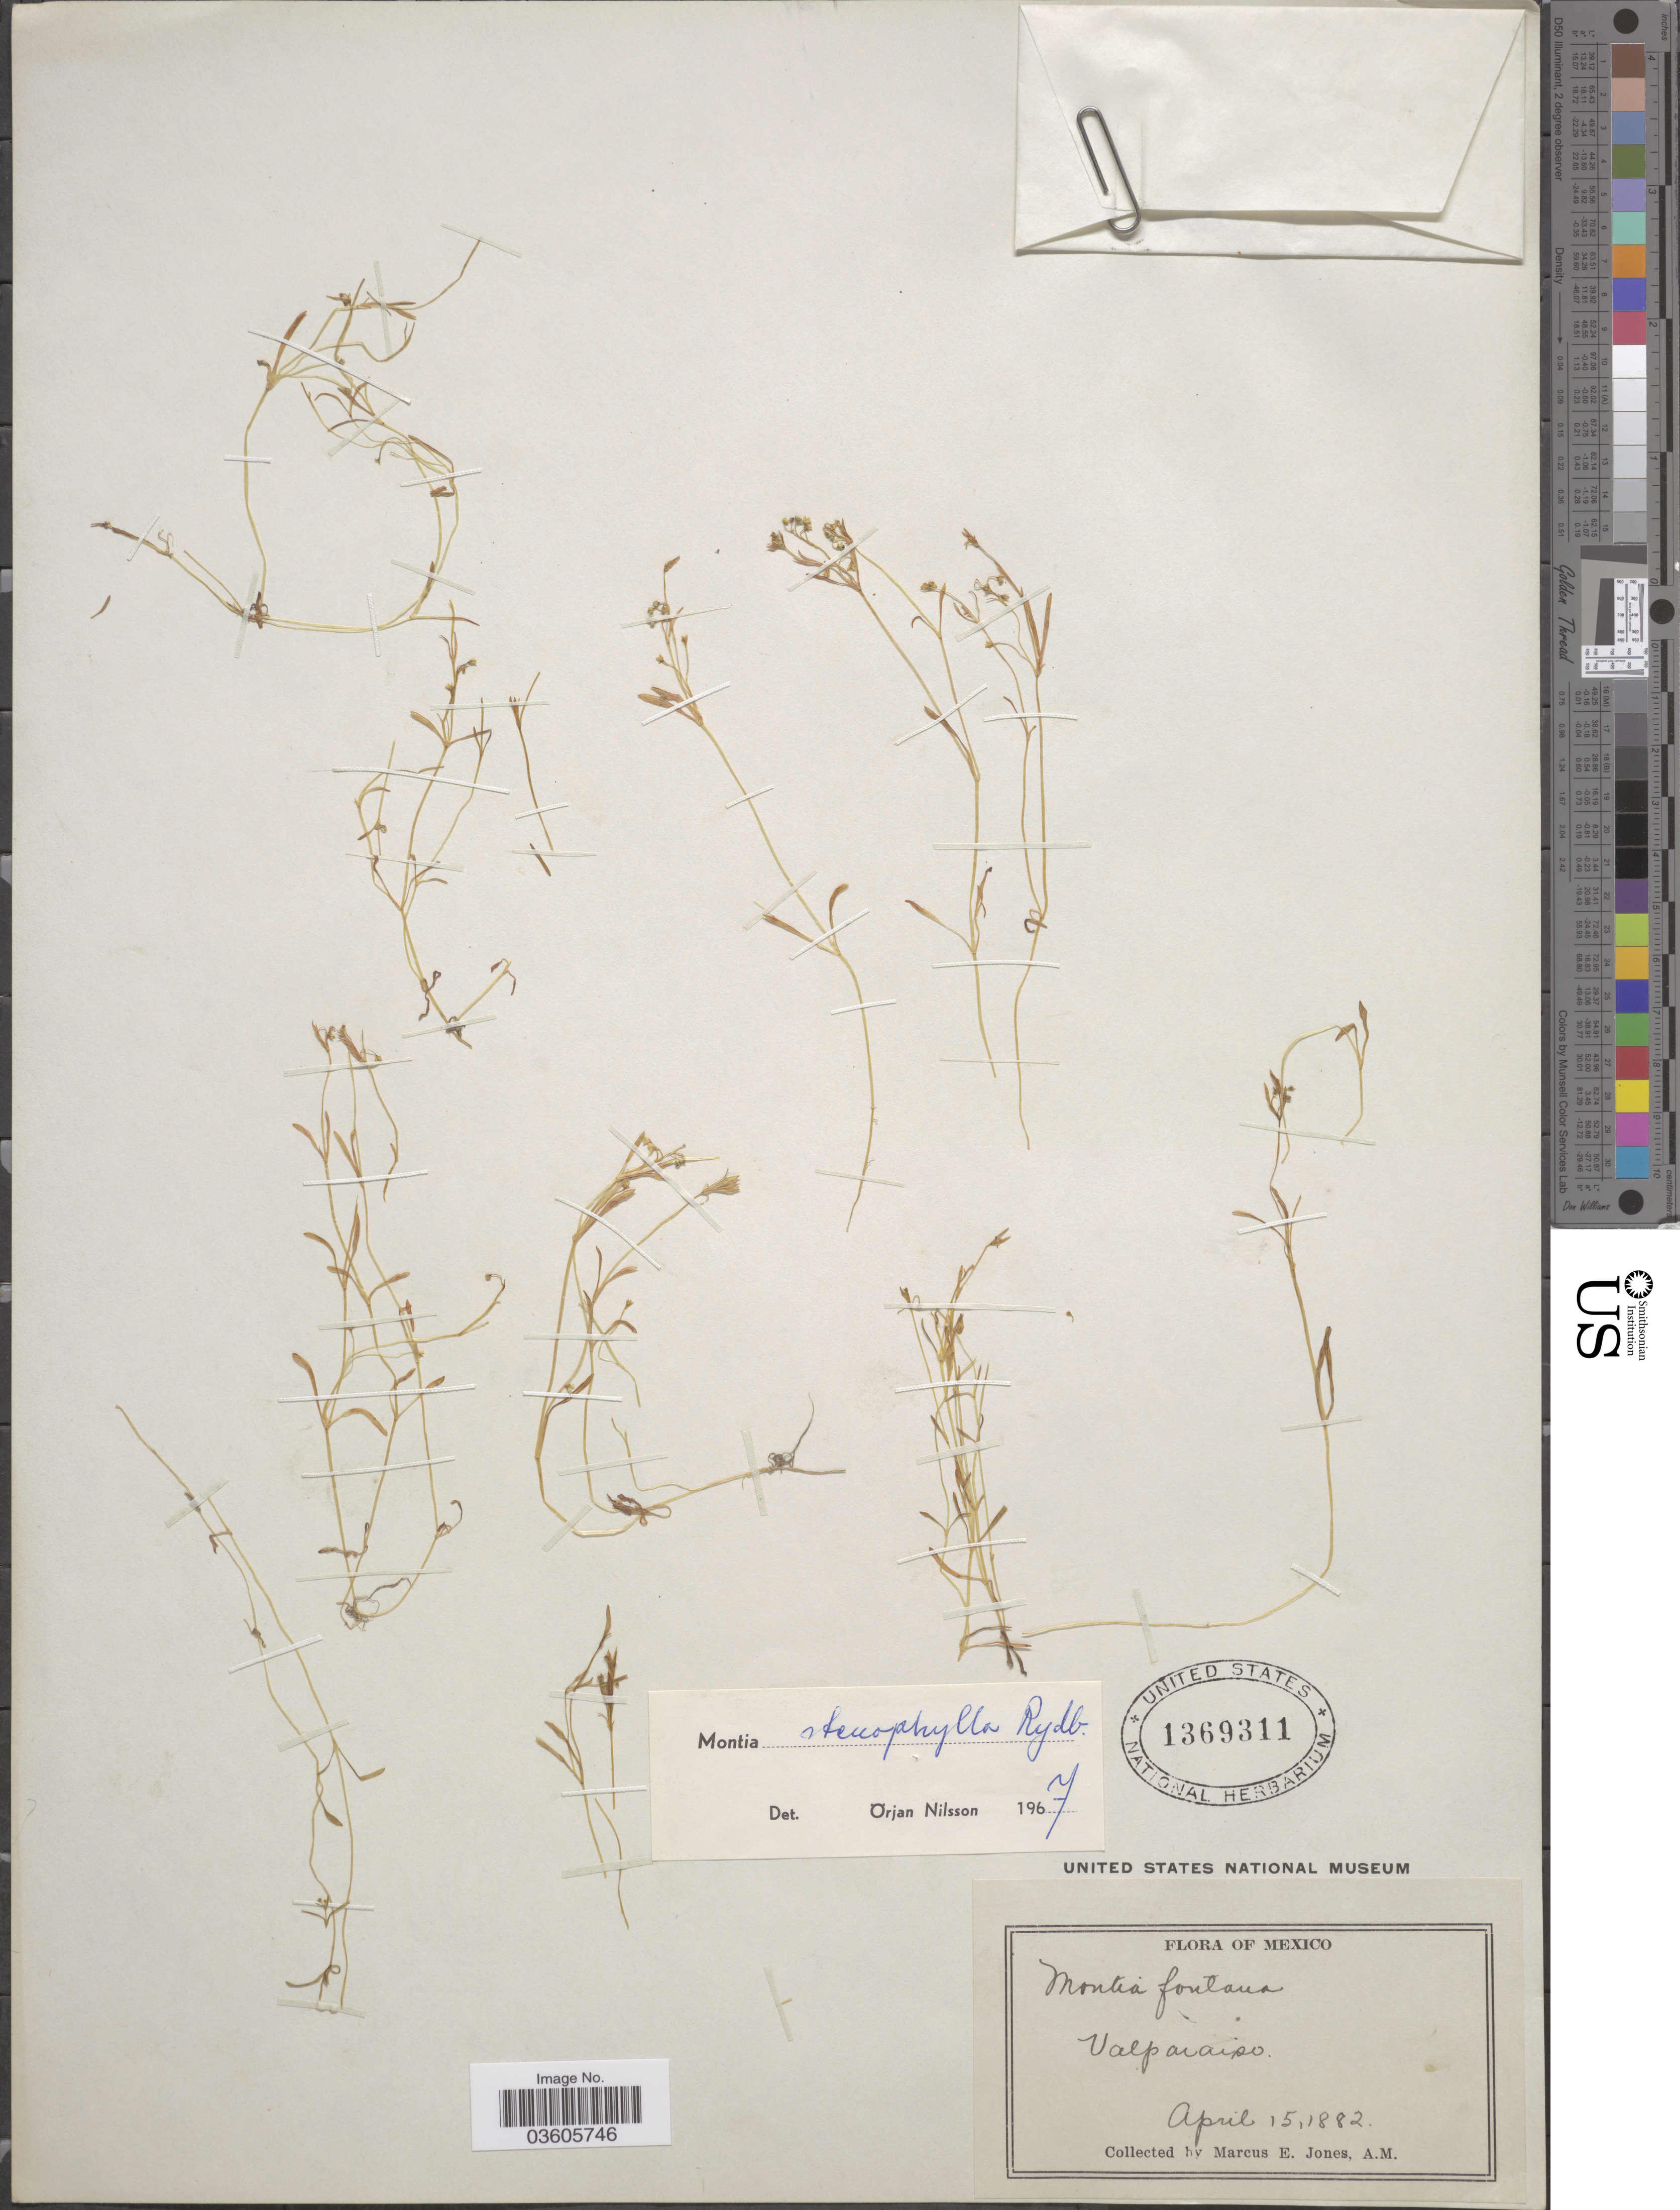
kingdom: Plantae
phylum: Tracheophyta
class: Magnoliopsida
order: Caryophyllales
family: Montiaceae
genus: Montia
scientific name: Montia stenophylla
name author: Rydb.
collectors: M. E. Jones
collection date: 1882-04-15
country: Mexico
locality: Valparaiso.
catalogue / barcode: US 1369311